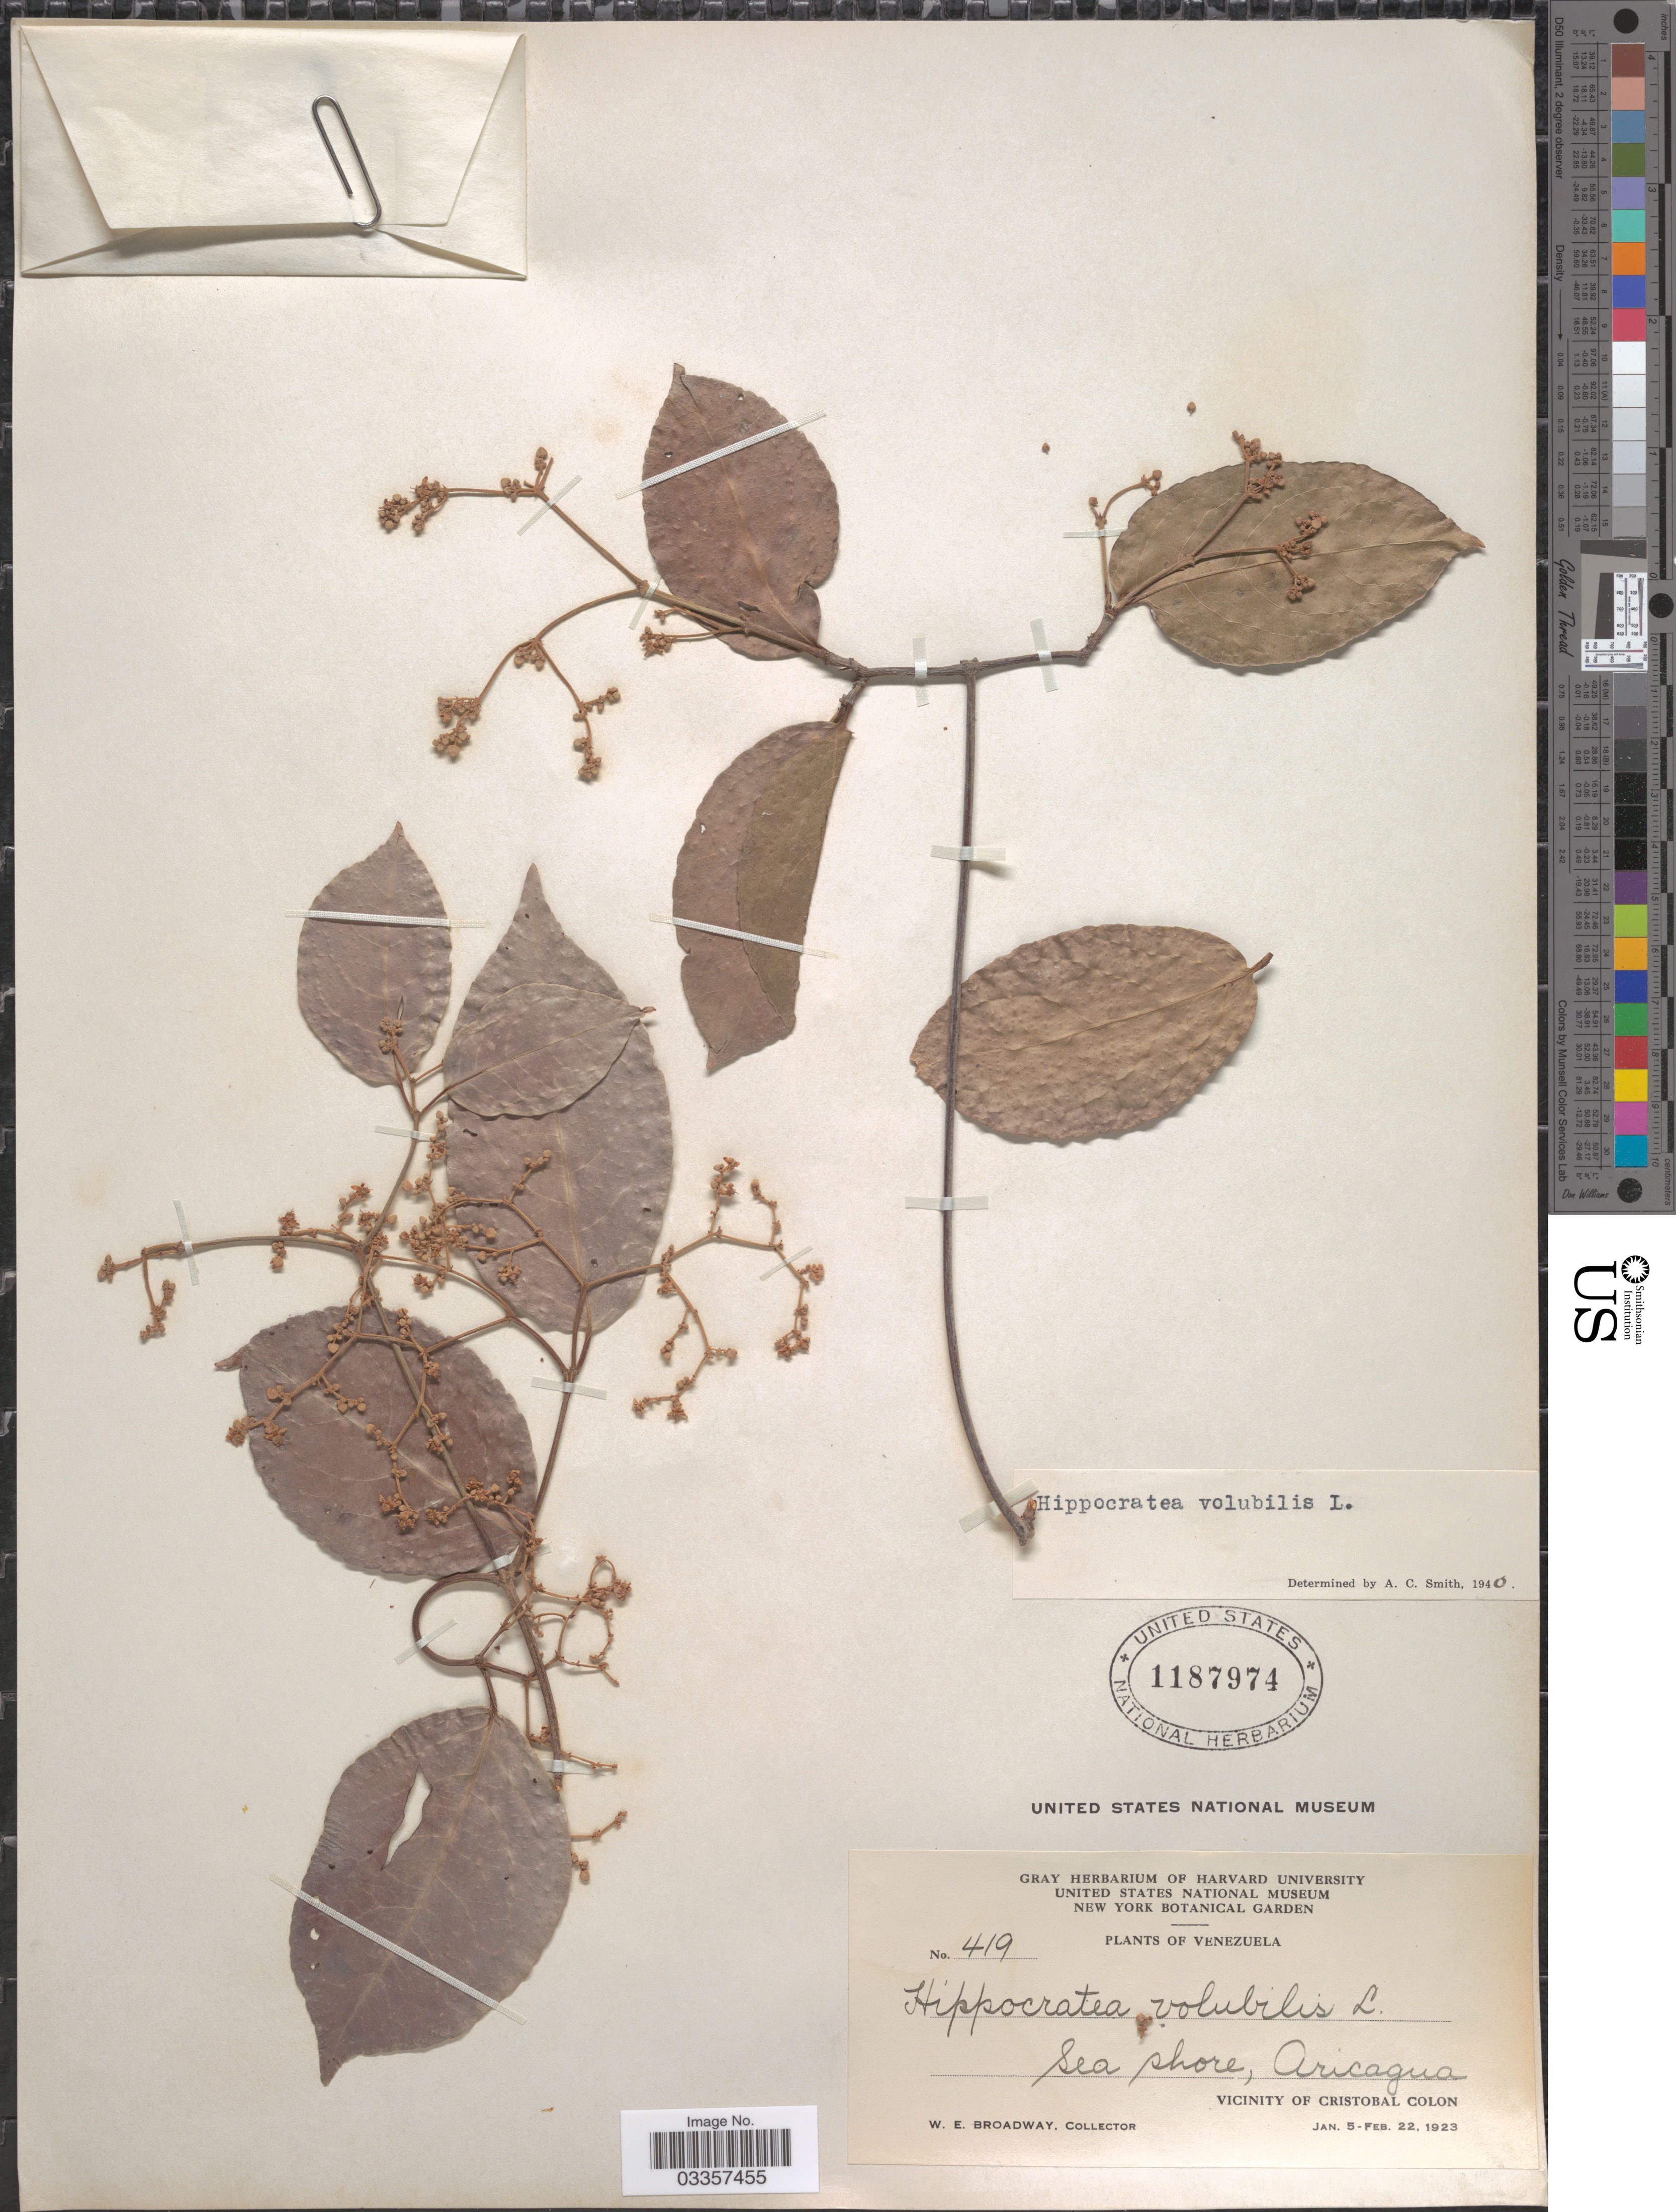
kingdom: Plantae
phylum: Tracheophyta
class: Magnoliopsida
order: Celastrales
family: Celastraceae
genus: Hippocratea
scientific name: Hippocratea volubilis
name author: L.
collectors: W. E. Broadway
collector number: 419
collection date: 1923-01-05/1923-02-22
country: Venezuela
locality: Sea shore, Aricagua. Vicinity of Cristobal Colon.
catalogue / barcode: US 1187974